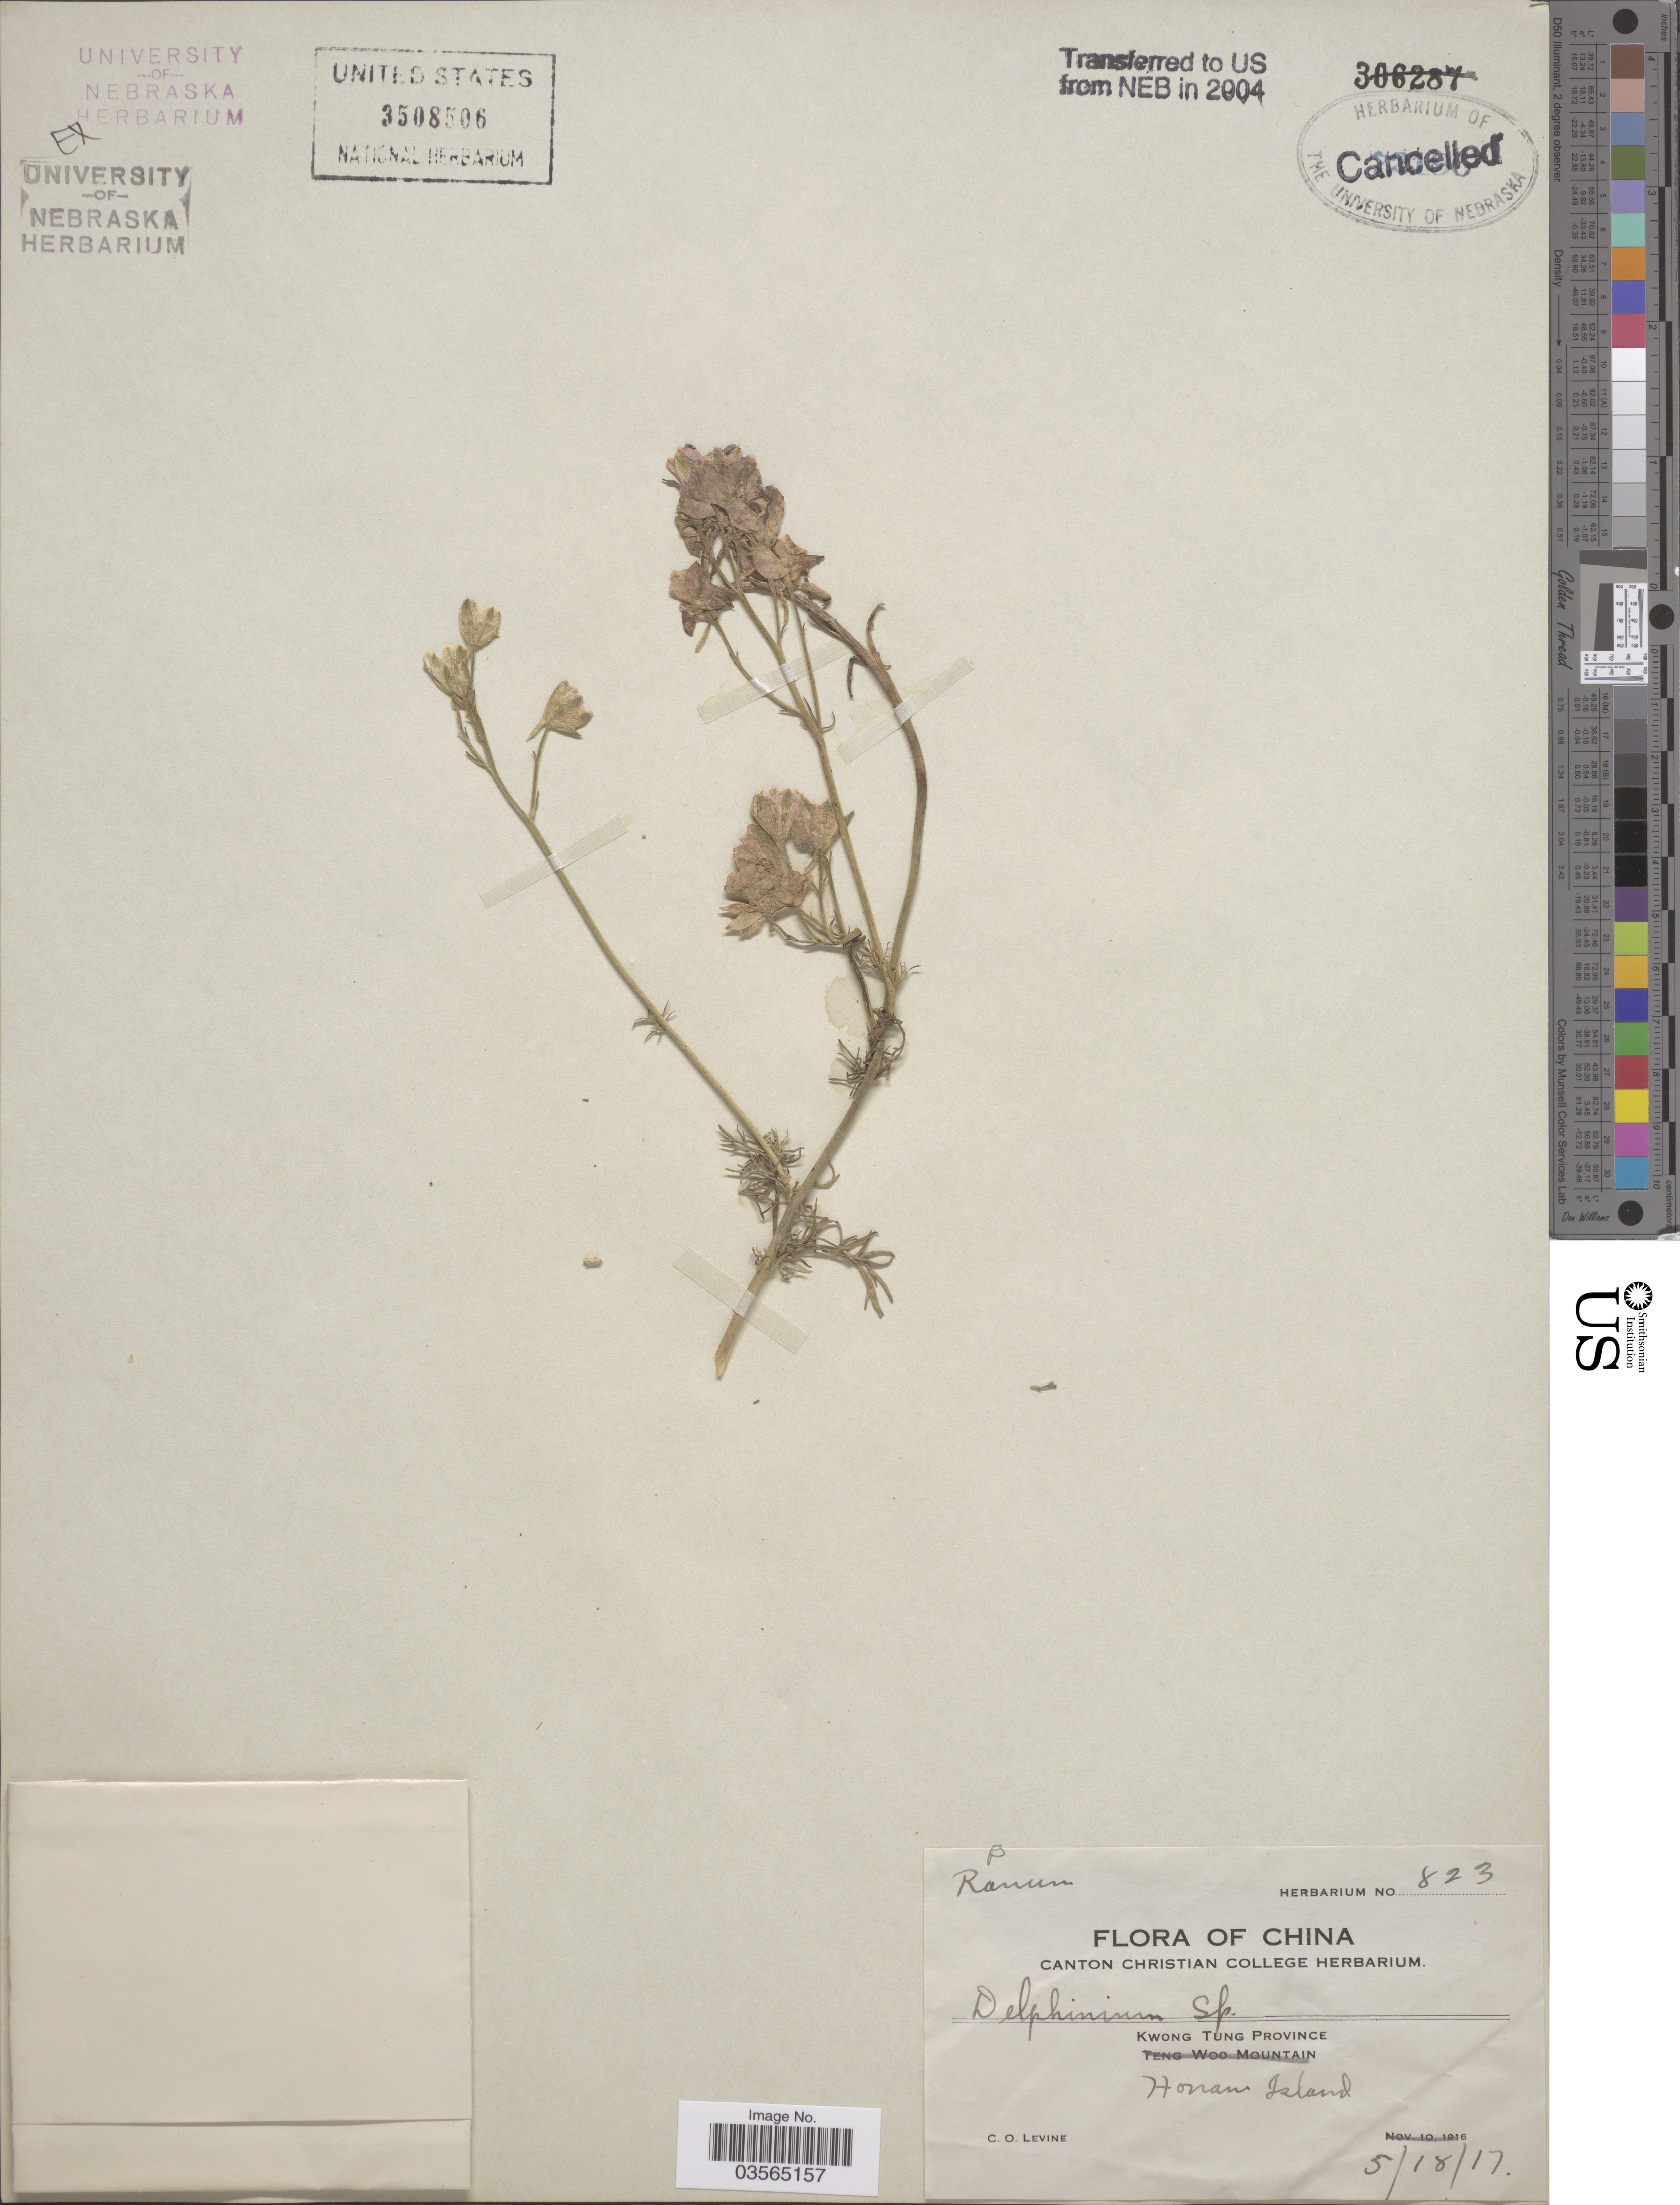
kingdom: Plantae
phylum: Tracheophyta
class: Magnoliopsida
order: Ranunculales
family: Ranunculaceae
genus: Delphinium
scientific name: Delphinium sp.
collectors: C. O. Levine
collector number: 823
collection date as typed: Transcribed d/m/y: 18/5/17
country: China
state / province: Guangdong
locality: Kwong Tung Province. Honam Island.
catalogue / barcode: US 3508506